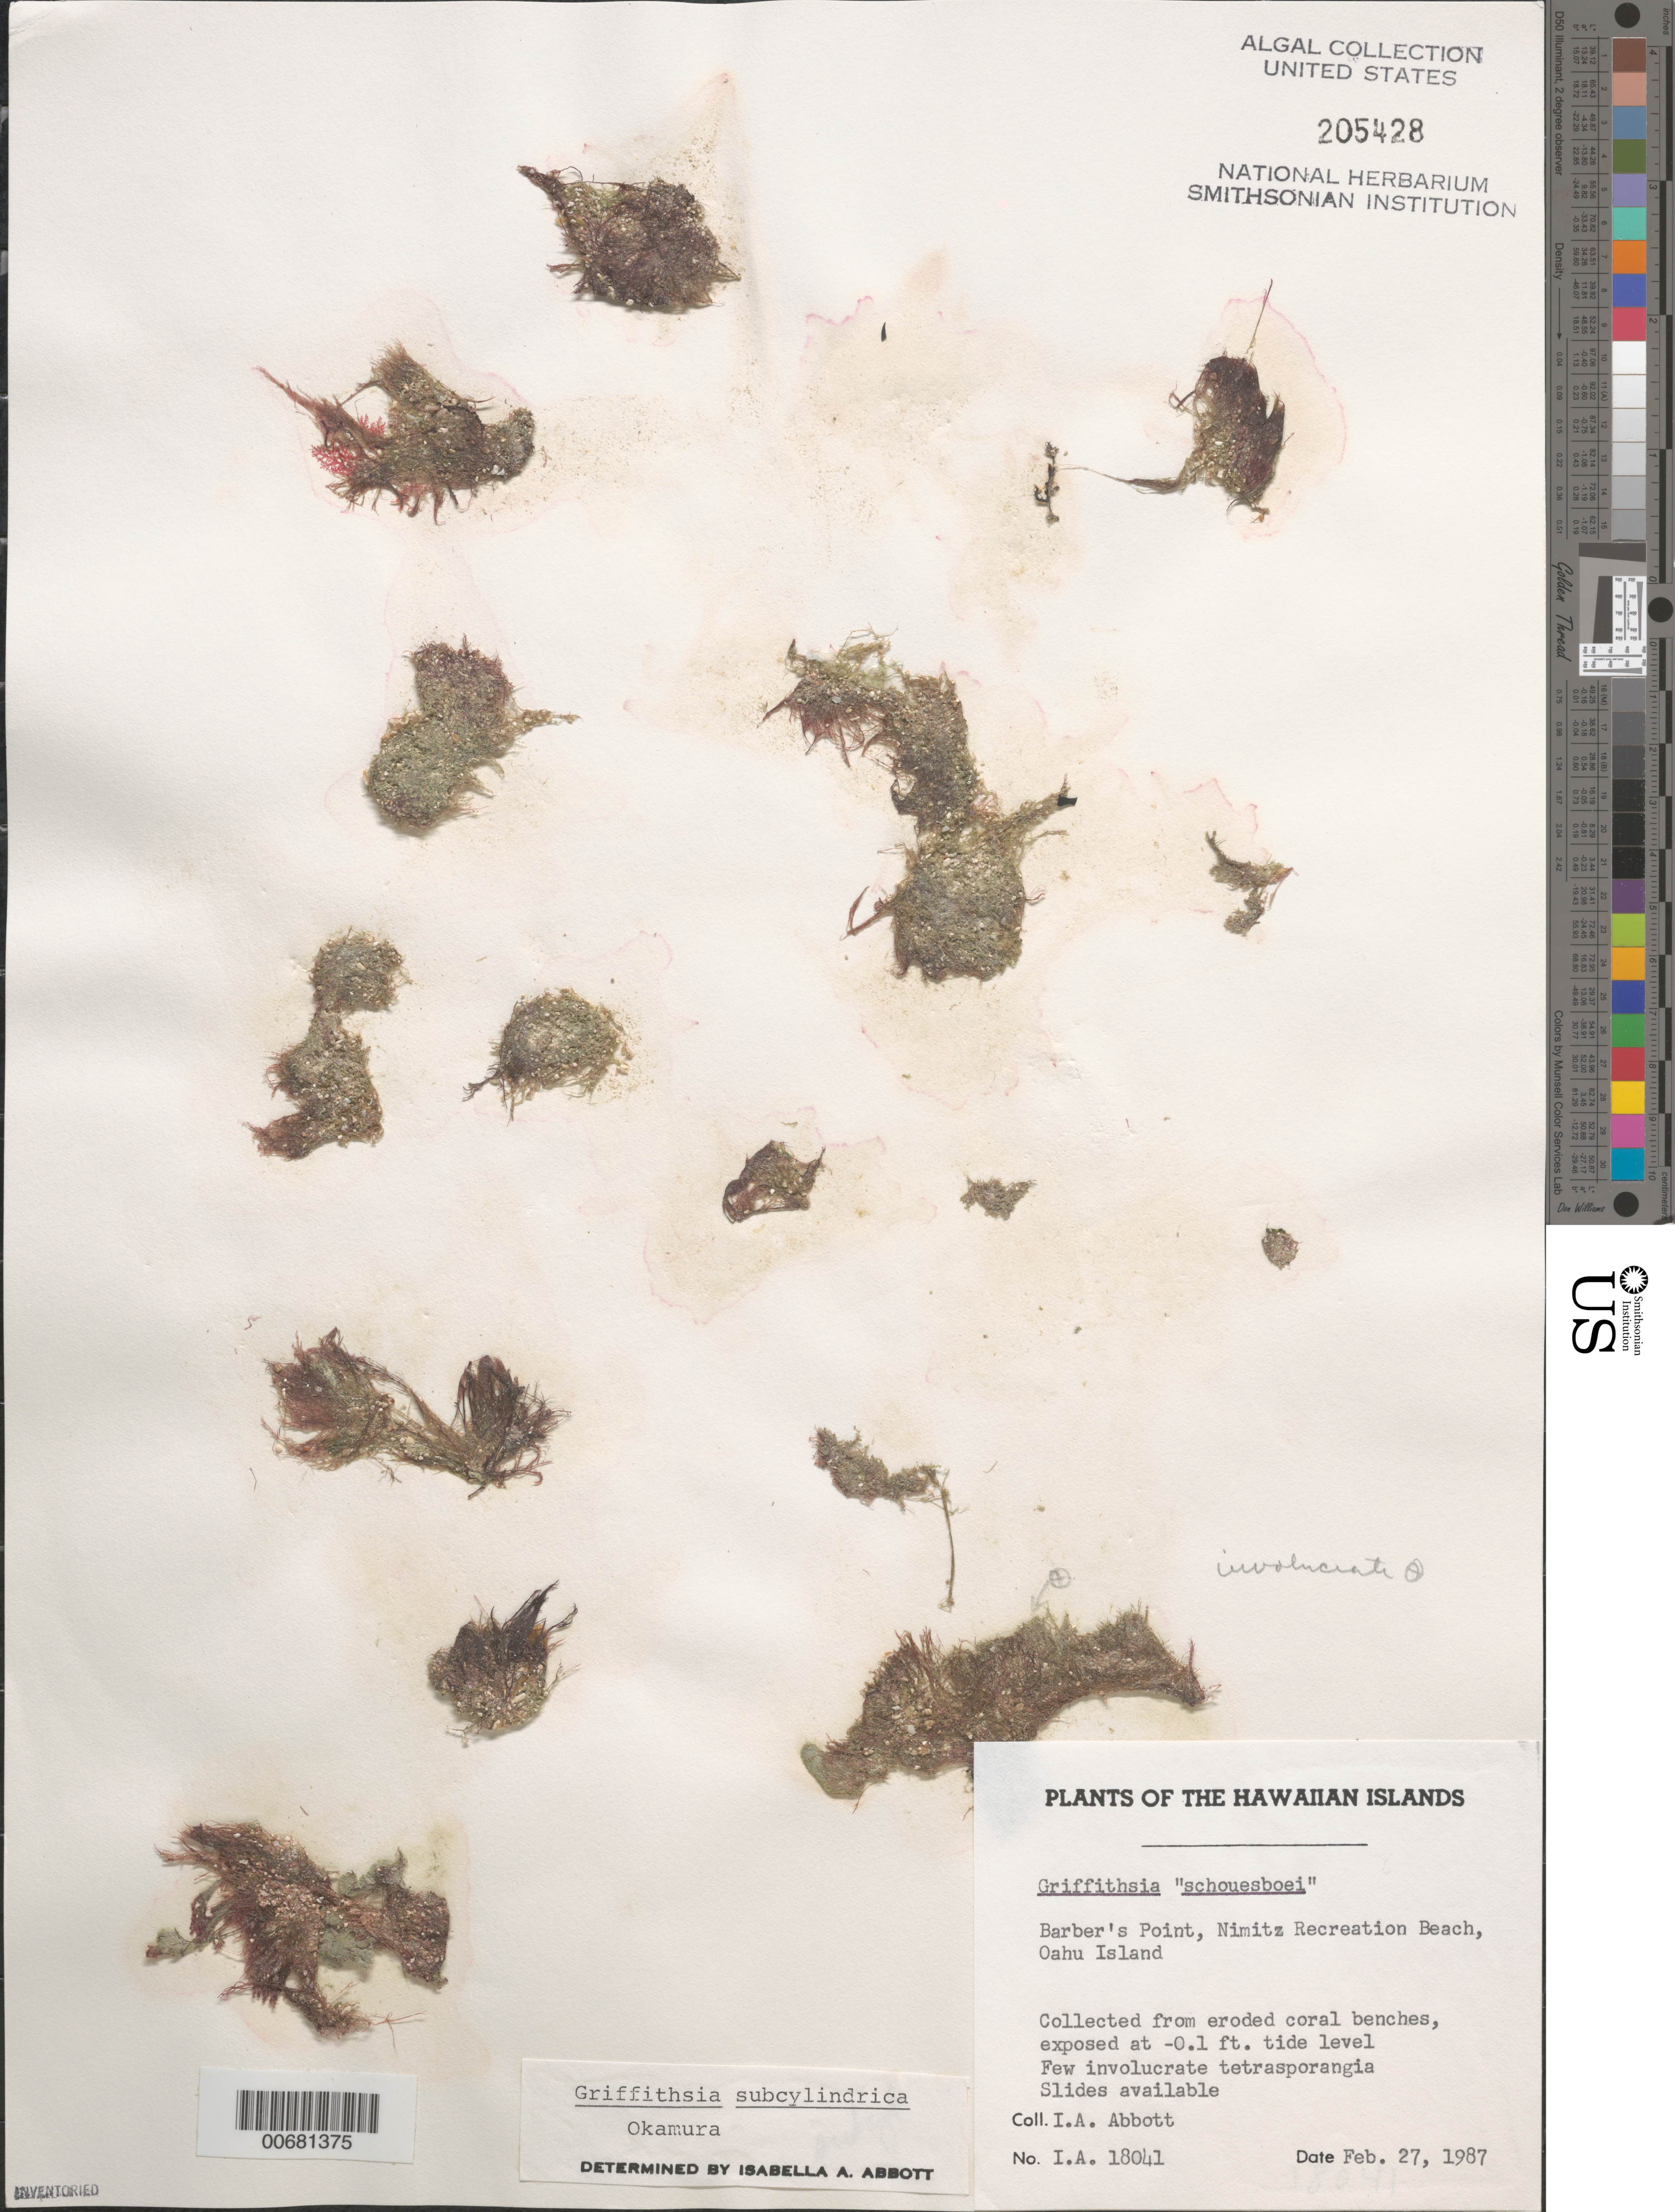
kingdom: Plantae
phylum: Rhodophyta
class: Florideophyceae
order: Ceramiales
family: Wrangeliaceae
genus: Griffithsia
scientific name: Griffithsia subcylindrica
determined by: Abbott, Isabella A.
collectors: I. A. Abbott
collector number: IAA 18041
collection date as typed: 27 Feb 1987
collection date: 1987-02-27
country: United States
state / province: Hawaii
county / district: Honolulu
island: Oahu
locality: Barbers Point (Barber's Point), Nimitz Recreation Beach or Nimitz Recreation Field (Naval Air Station)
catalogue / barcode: US 205428